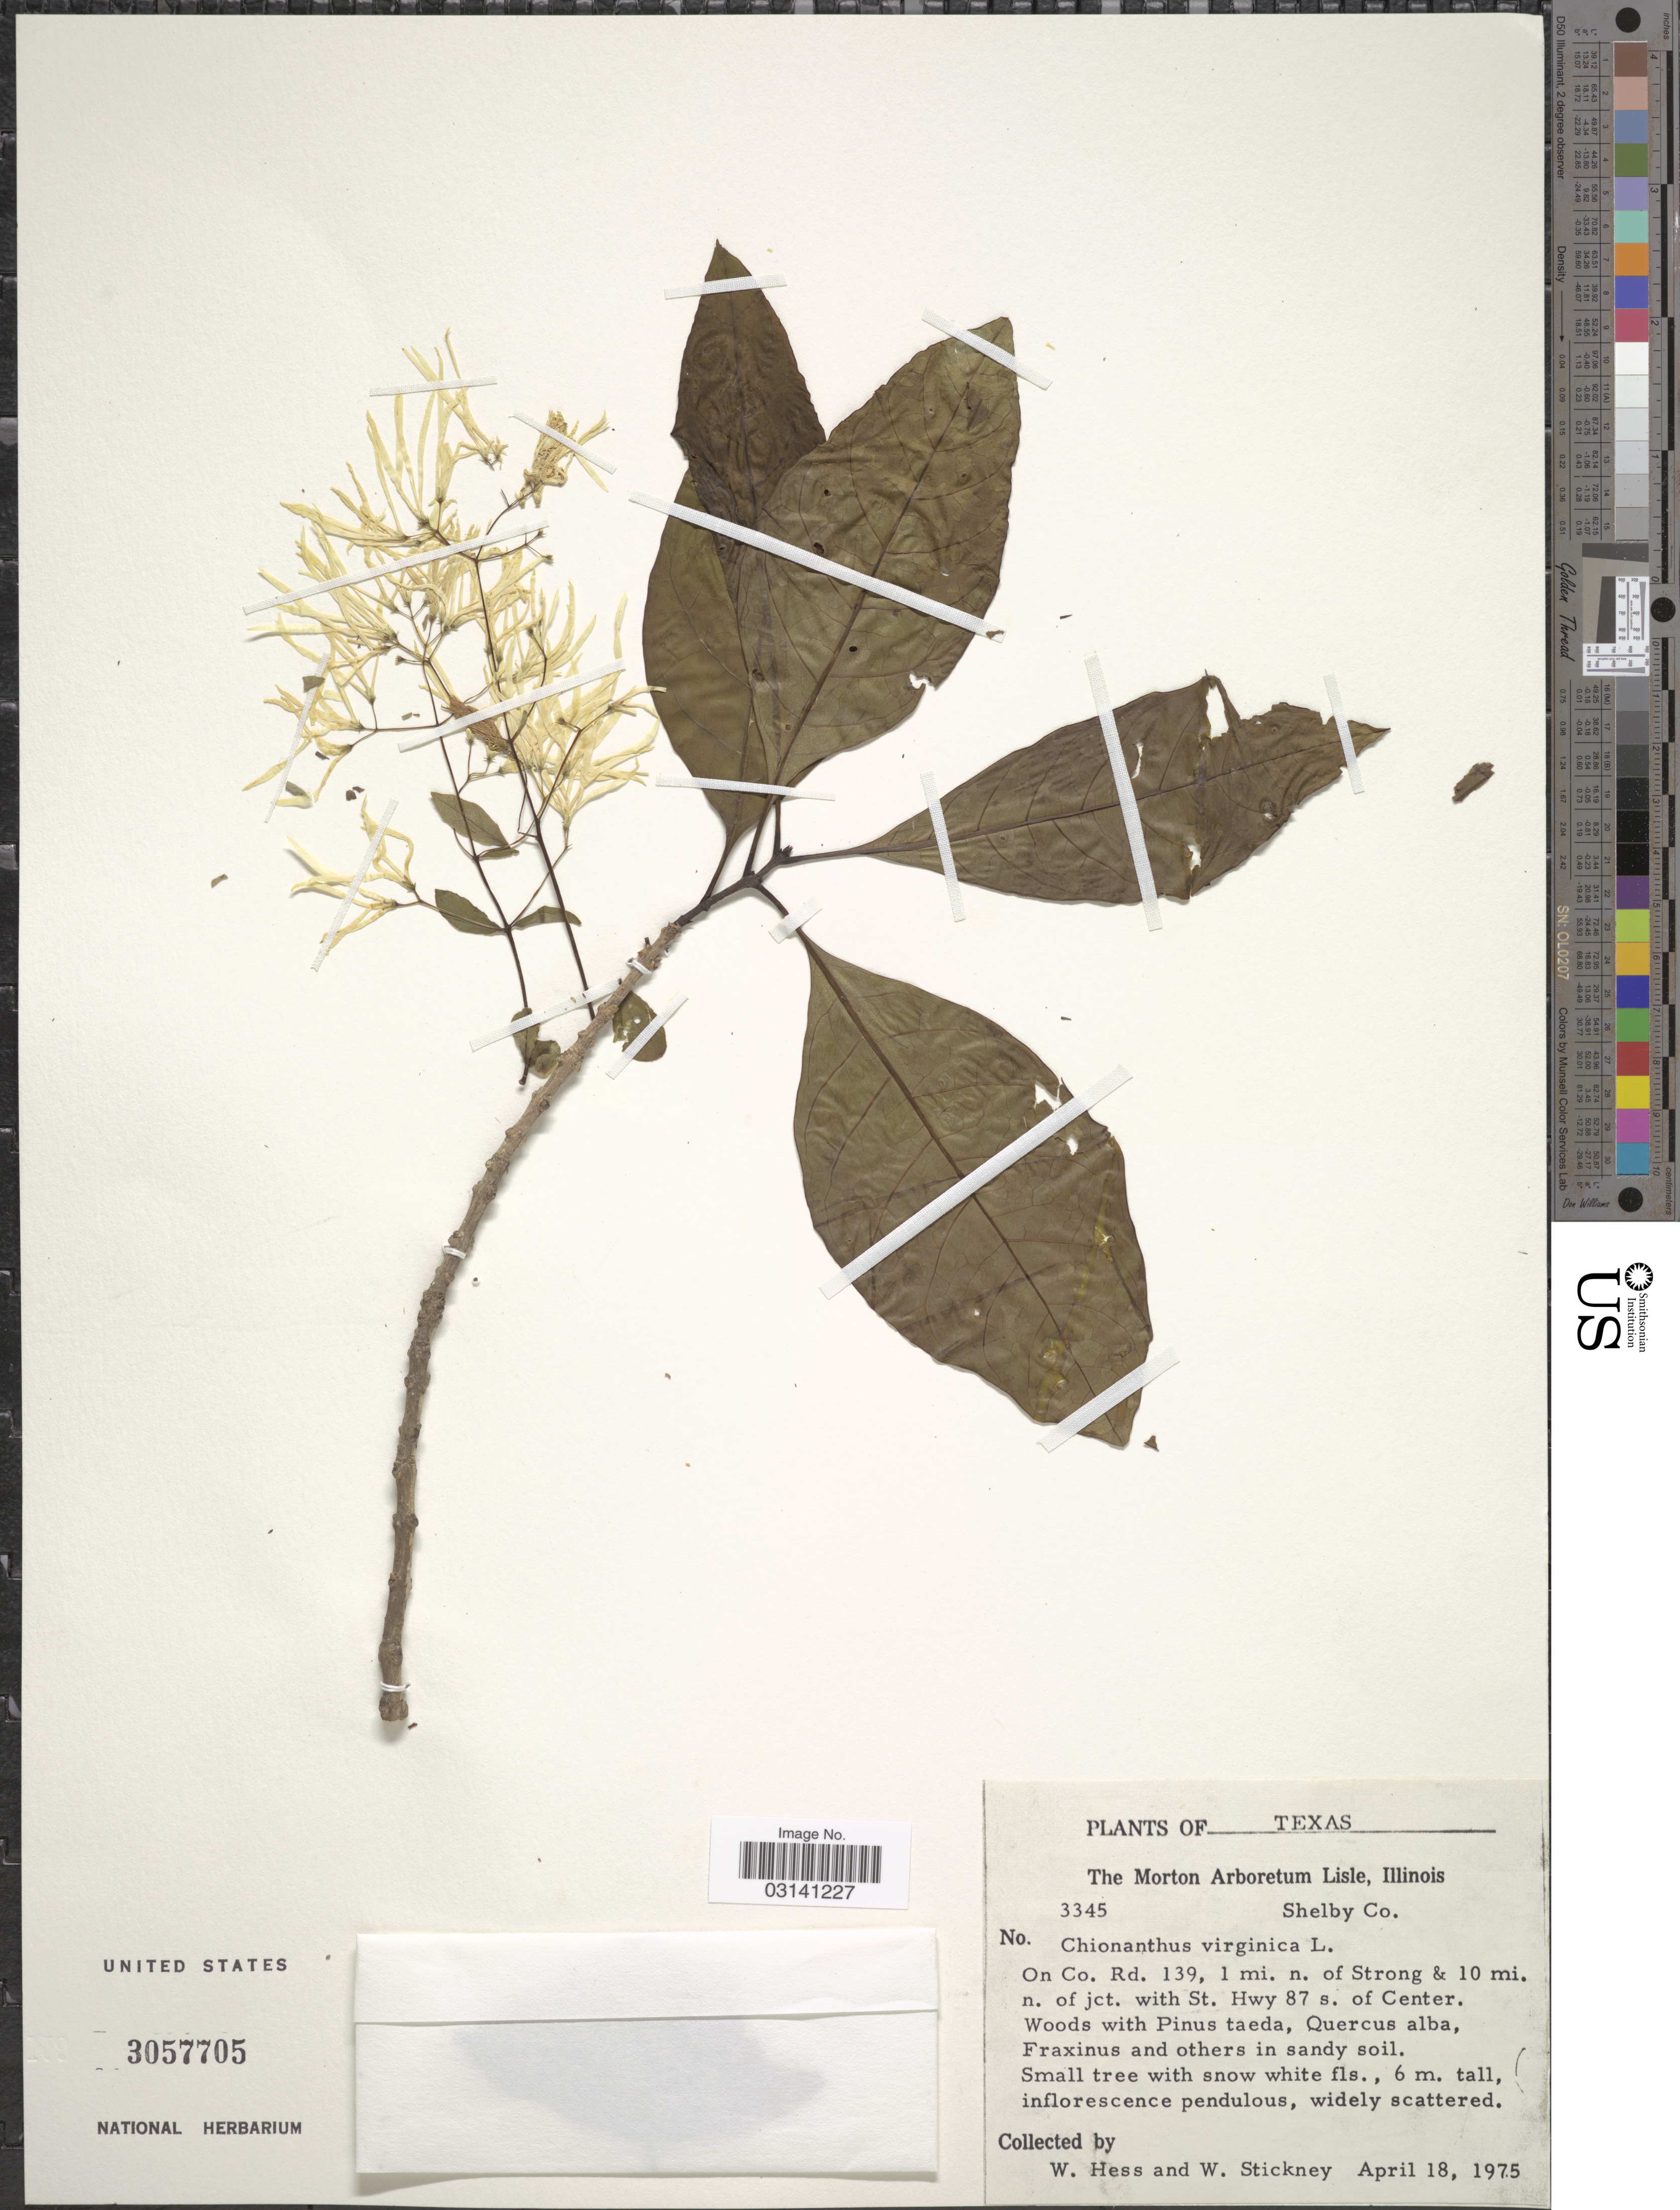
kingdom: Plantae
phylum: Tracheophyta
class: Magnoliopsida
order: Lamiales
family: Oleaceae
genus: Chionanthus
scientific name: Chionanthus virginicus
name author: L.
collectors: W. Hess & W. Stickney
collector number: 3345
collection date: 1975-04-18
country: United States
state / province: Texas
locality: On Co. Rd. 139, 1 mi. n. of Strong & 10 mi. n. of jct. with St. Hwy. 87 s. of Center.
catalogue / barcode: US 3057705